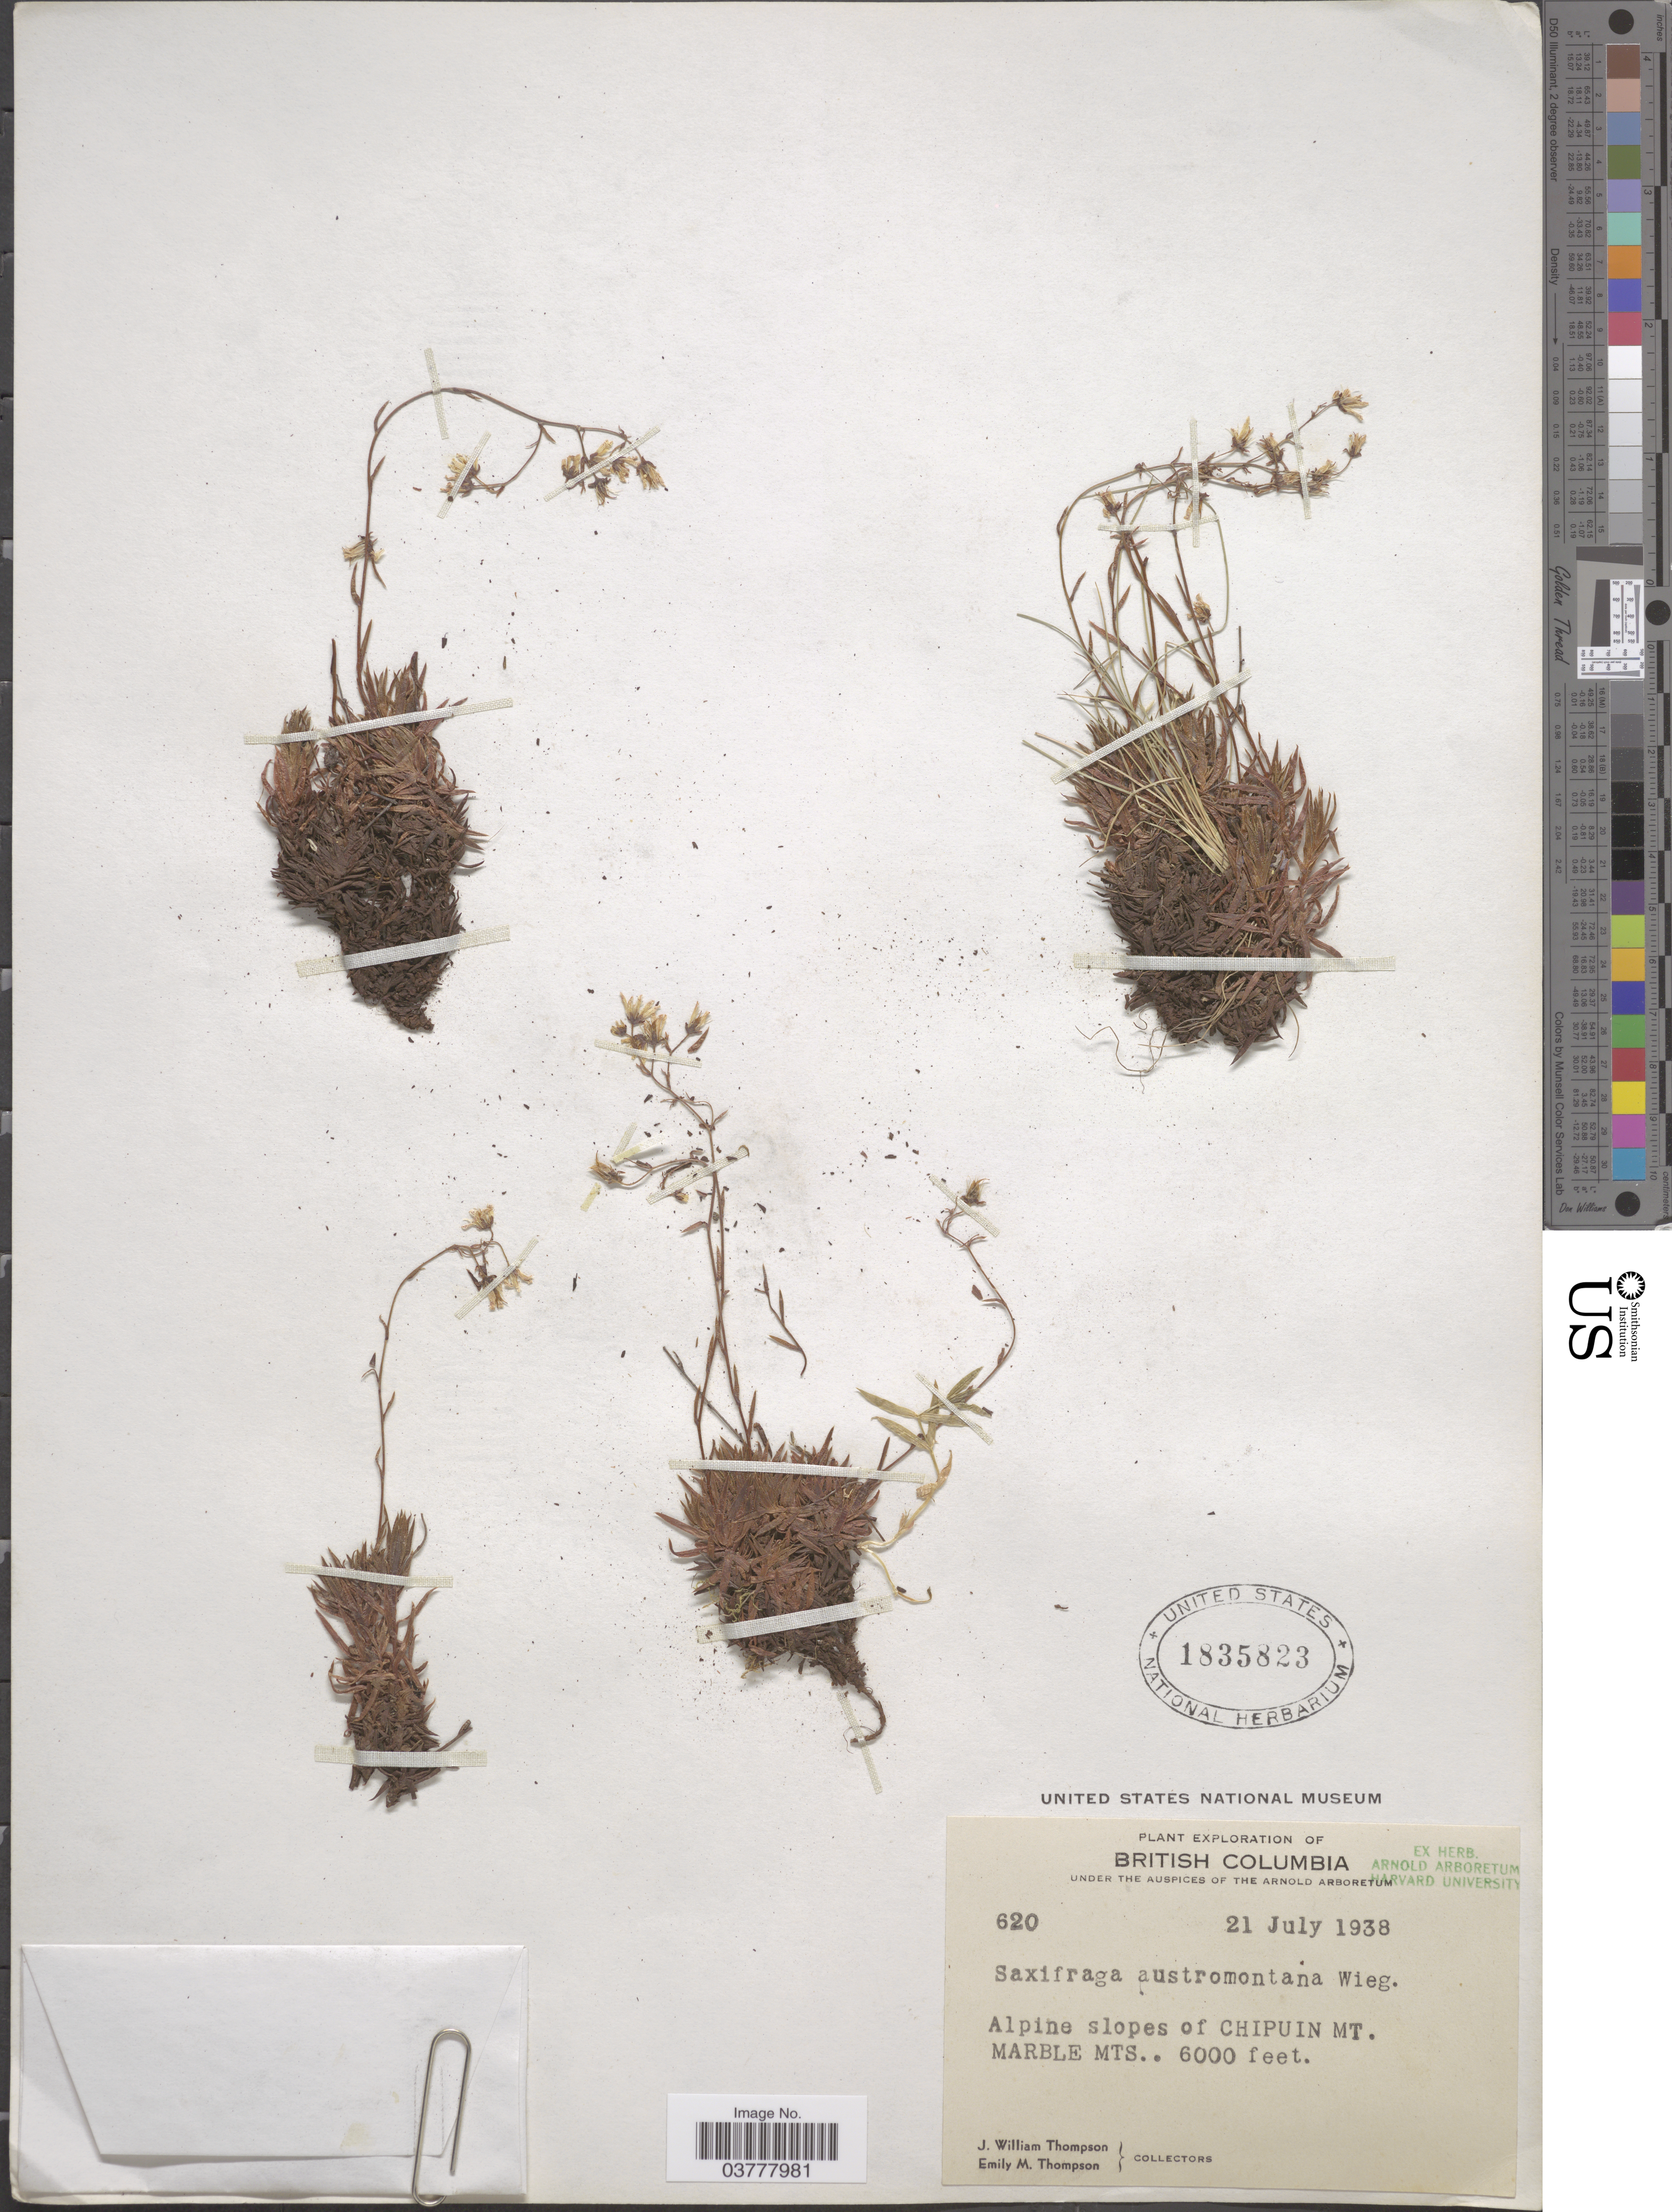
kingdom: Plantae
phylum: Tracheophyta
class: Magnoliopsida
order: Saxifragales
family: Saxifragaceae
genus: Saxifraga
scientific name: Saxifraga bronchialis subsp. austromontana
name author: (Wiegand) Piper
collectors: J. W. Thompson & E. M. Thompson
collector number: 620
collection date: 1938-07-21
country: Canada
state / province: British Columbia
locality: Alpine slopes of Chipuin Mt. Marble Mts.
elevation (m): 1829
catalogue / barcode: US 1835823